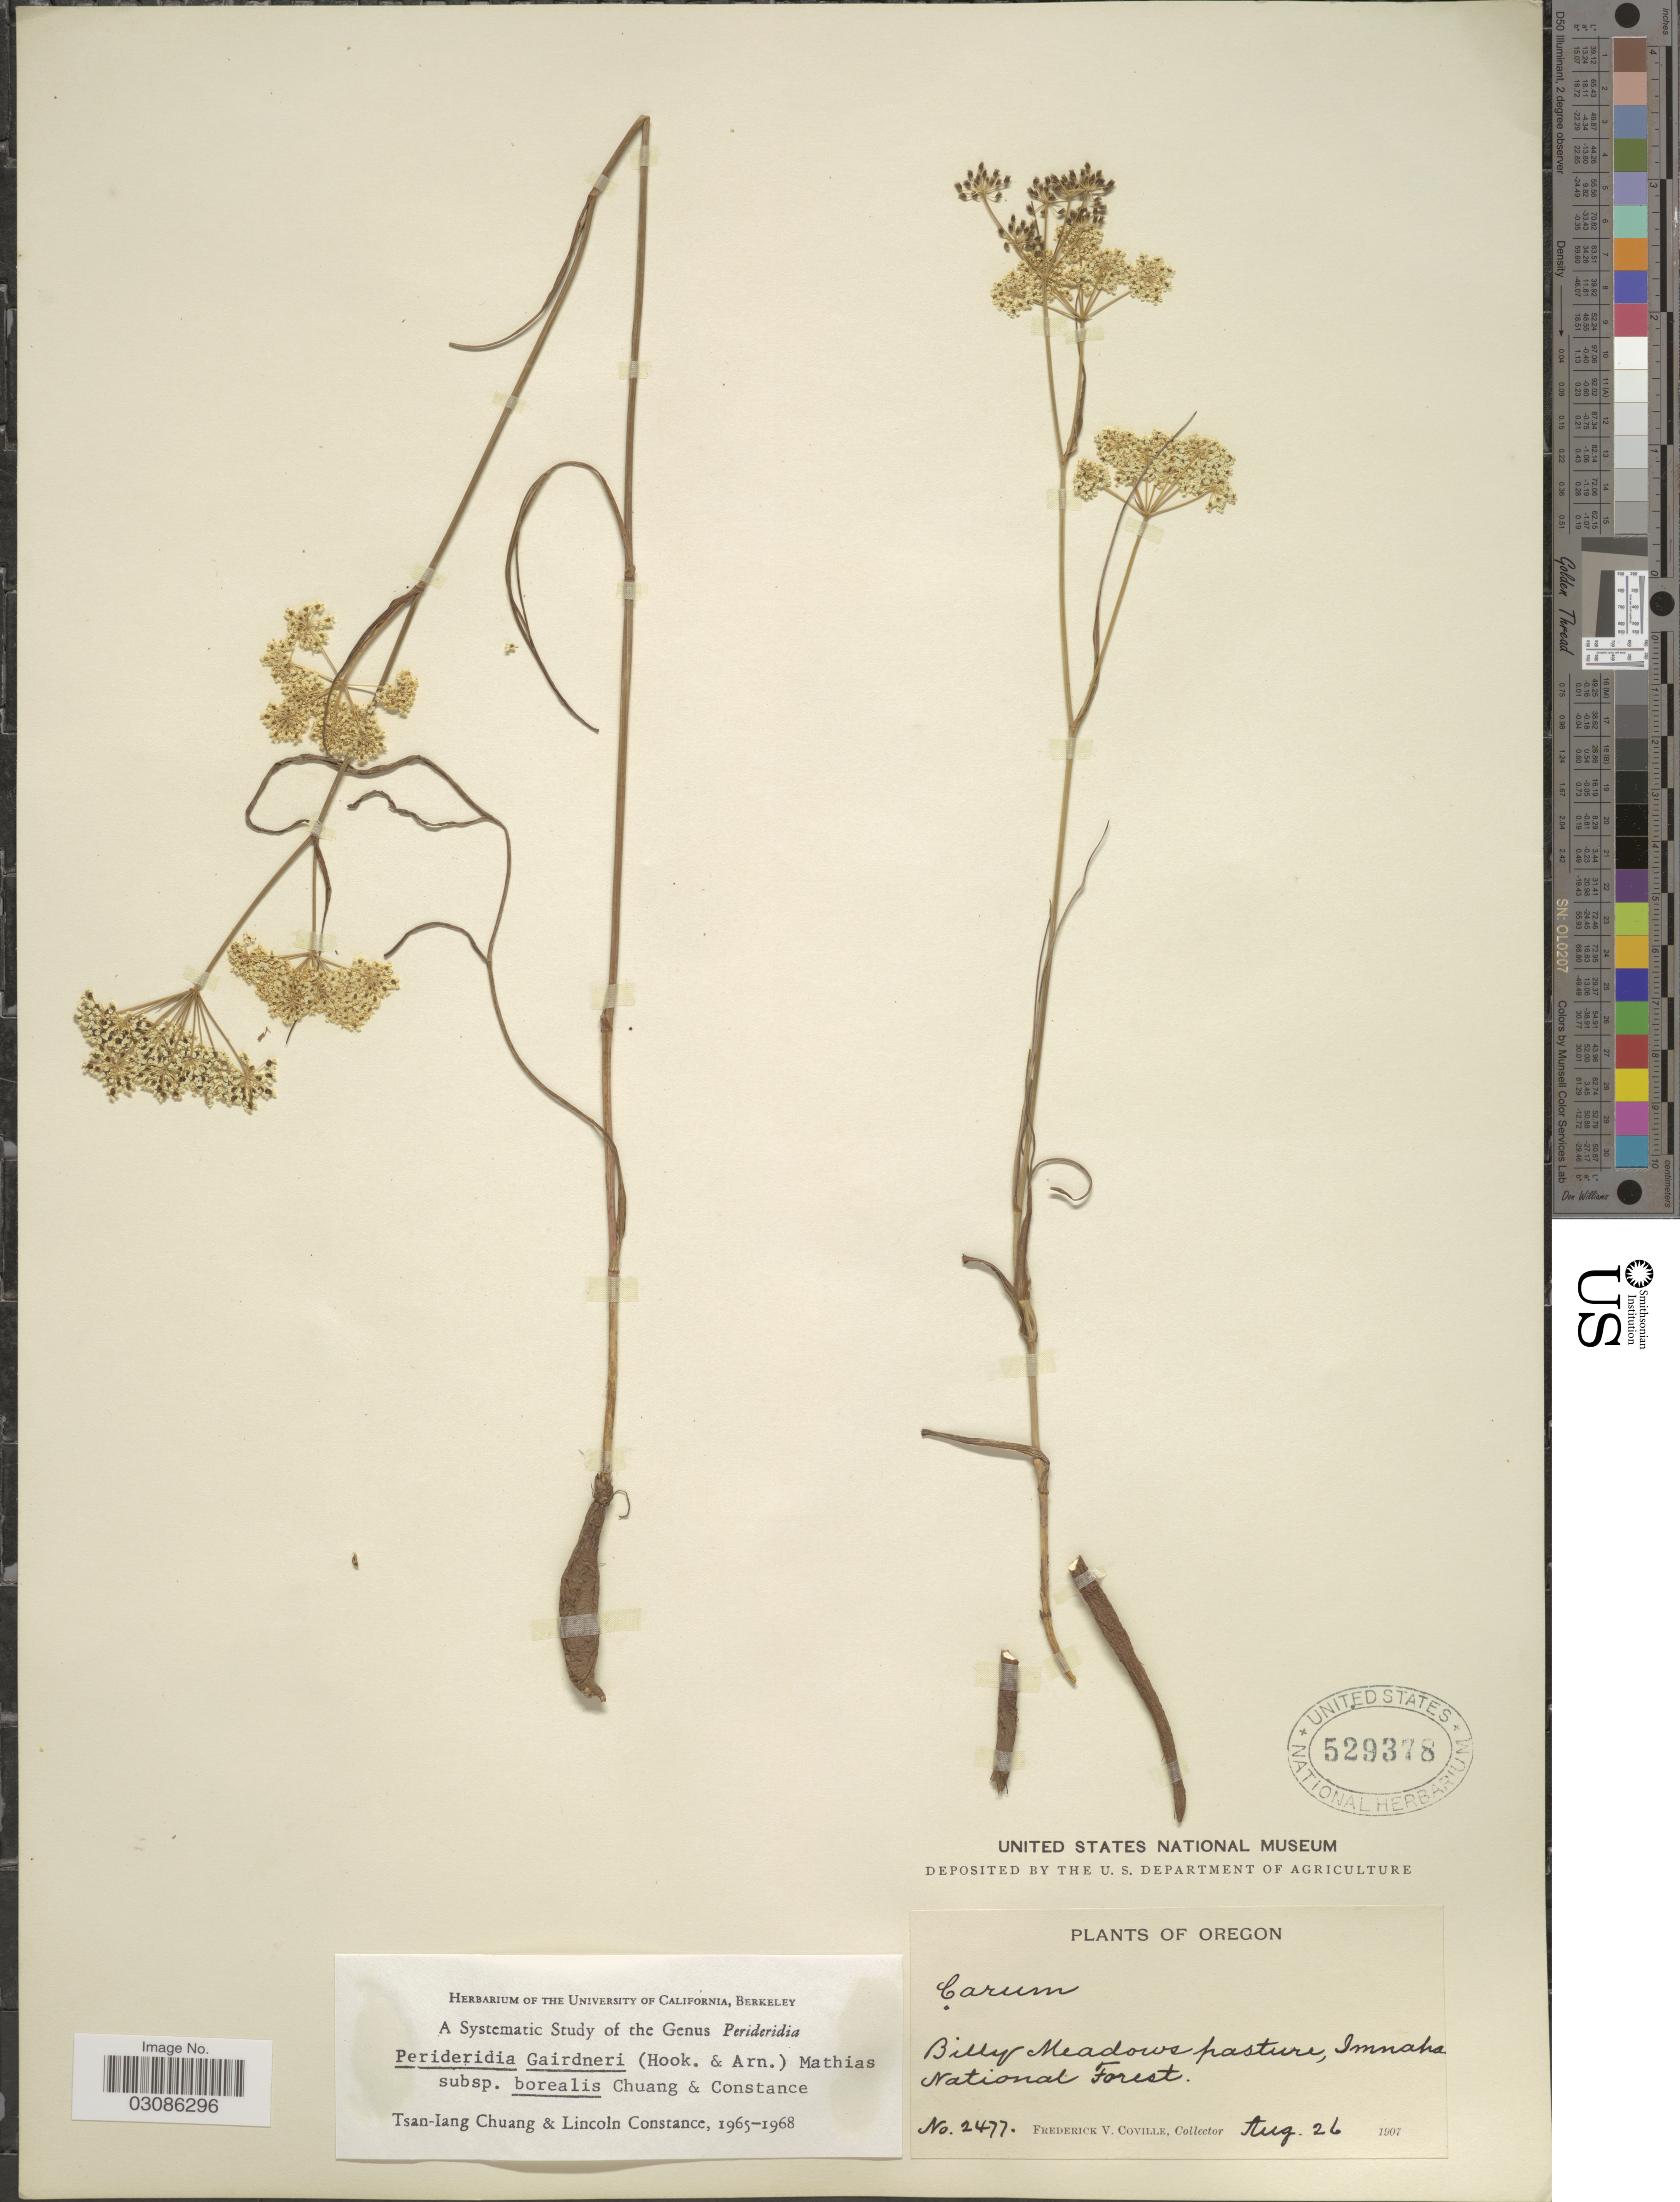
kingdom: Plantae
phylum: Tracheophyta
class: Magnoliopsida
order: Apiales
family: Apiaceae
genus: Perideridia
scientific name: Perideridia gairdneri subsp. borealis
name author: T.I. Chuang & Constance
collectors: F. V. Coville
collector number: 2477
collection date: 1907-08-26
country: United States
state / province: Oregon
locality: Billy Meadows pasture, Imnaha National Forest.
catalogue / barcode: US 529378